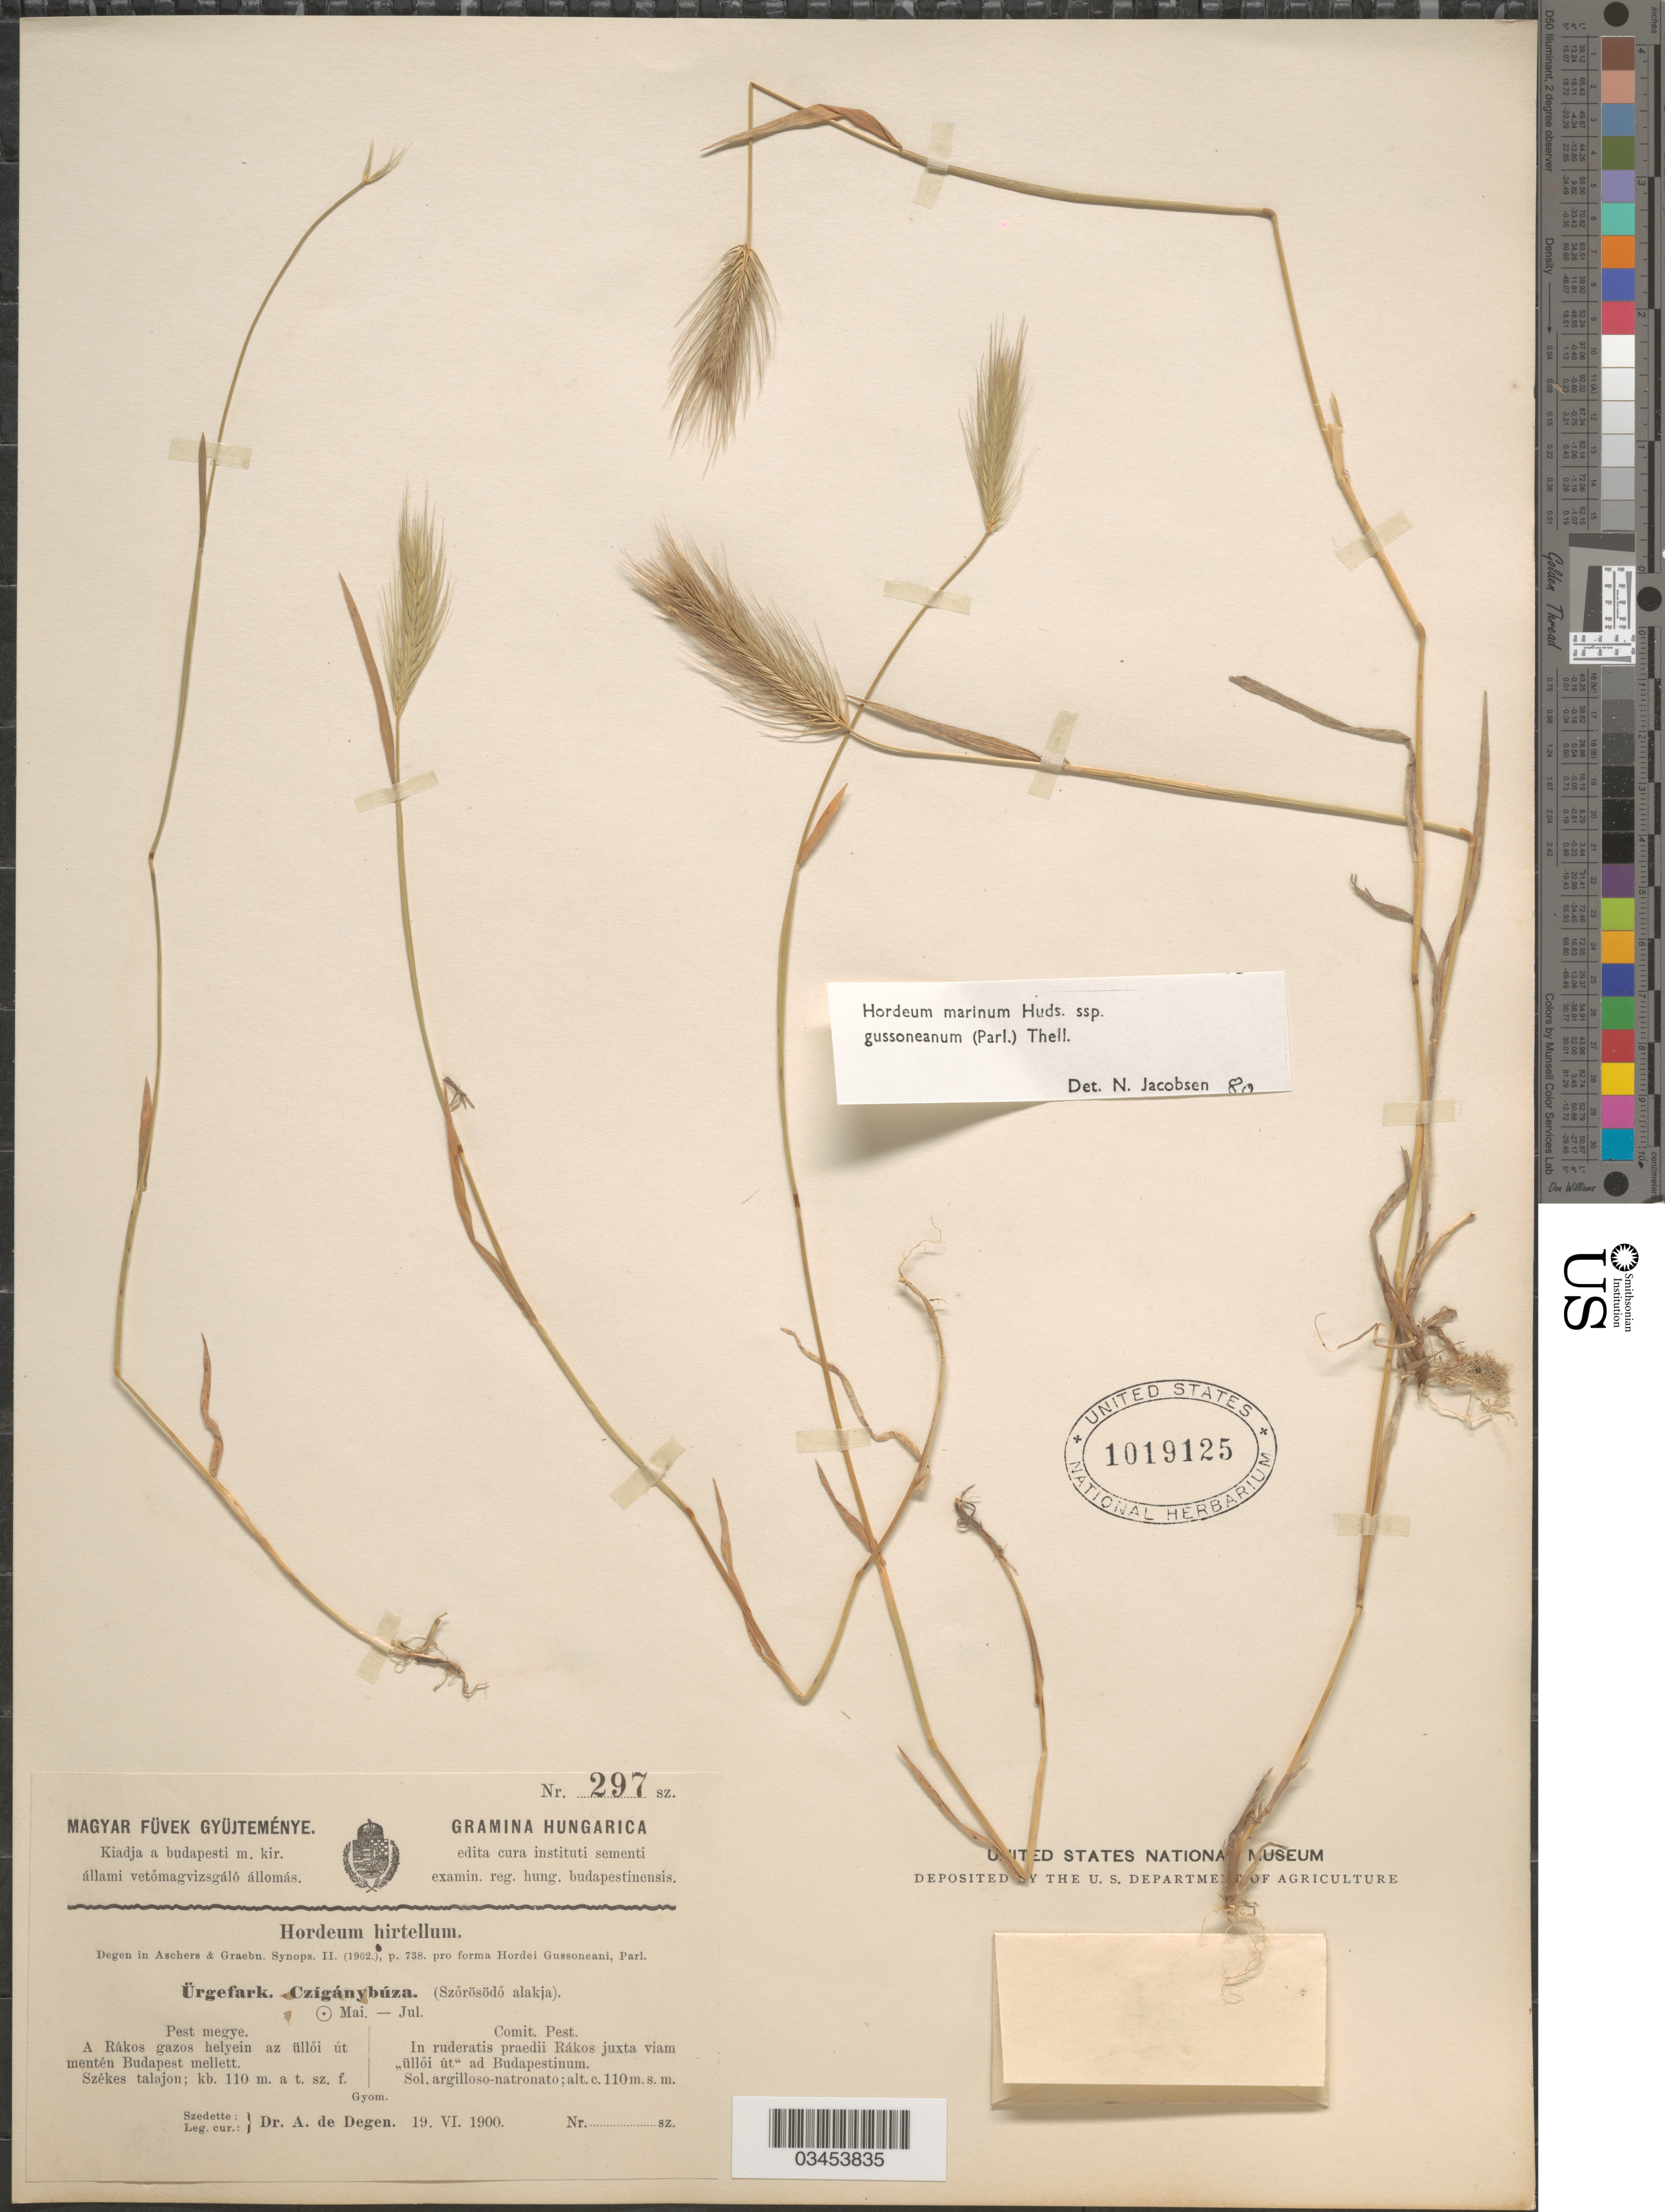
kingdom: Plantae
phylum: Tracheophyta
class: Liliopsida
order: Poales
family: Poaceae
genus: Hordeum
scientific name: Hordeum marinum subsp. gussoneanum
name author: (Parl.) Thell.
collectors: A. Degen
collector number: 297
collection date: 1900-06-19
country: Hungary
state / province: Pest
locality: Comit. Pest. In ruderatis praedii Rákos juxta viiam "üllöi út" ad Budapestinum. Sol. argilloso-natronato.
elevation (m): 110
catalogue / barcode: US 1019125